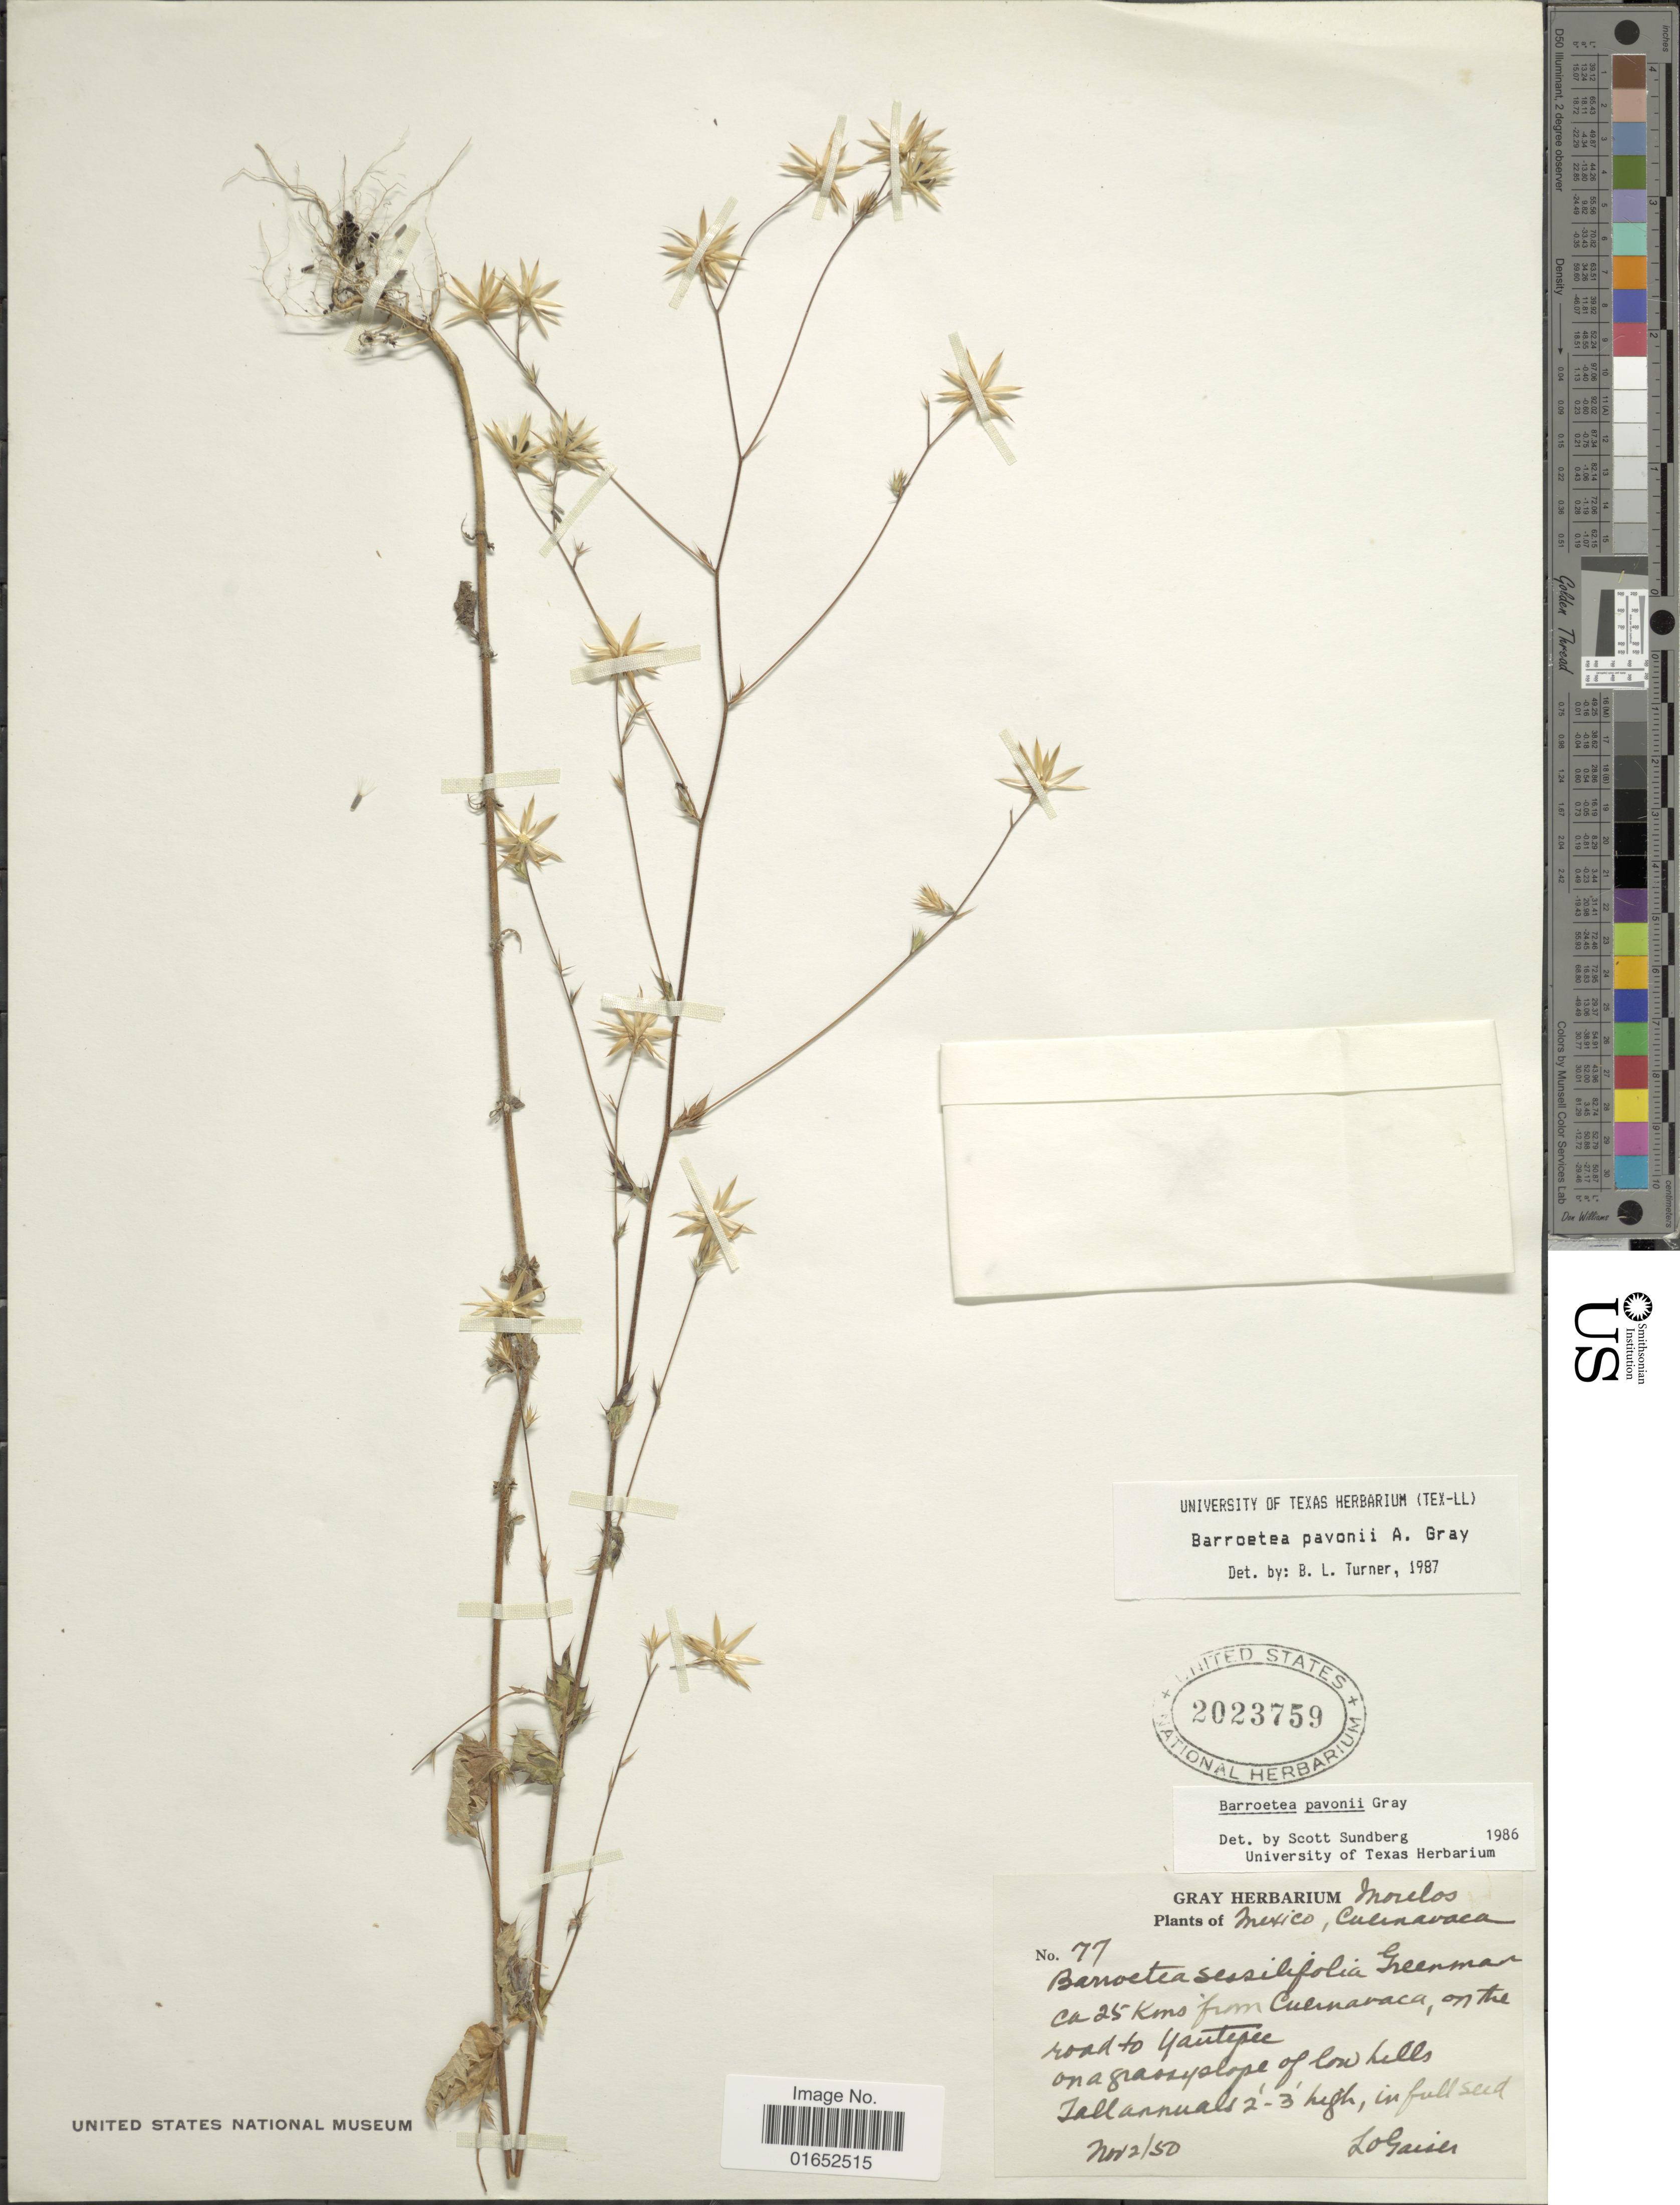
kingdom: Plantae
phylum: Tracheophyta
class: Magnoliopsida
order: Asterales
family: Asteraceae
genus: Barroetea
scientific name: Barroetea pavonii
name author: A. Gray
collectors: L. Gaiser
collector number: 77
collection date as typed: Transcribed d/m/y: 2/11/50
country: Mexico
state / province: Morelos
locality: Cuernavaca, Ca 25 kmd from Cuernavaca, on the road to Yautepec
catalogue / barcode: US 2023759